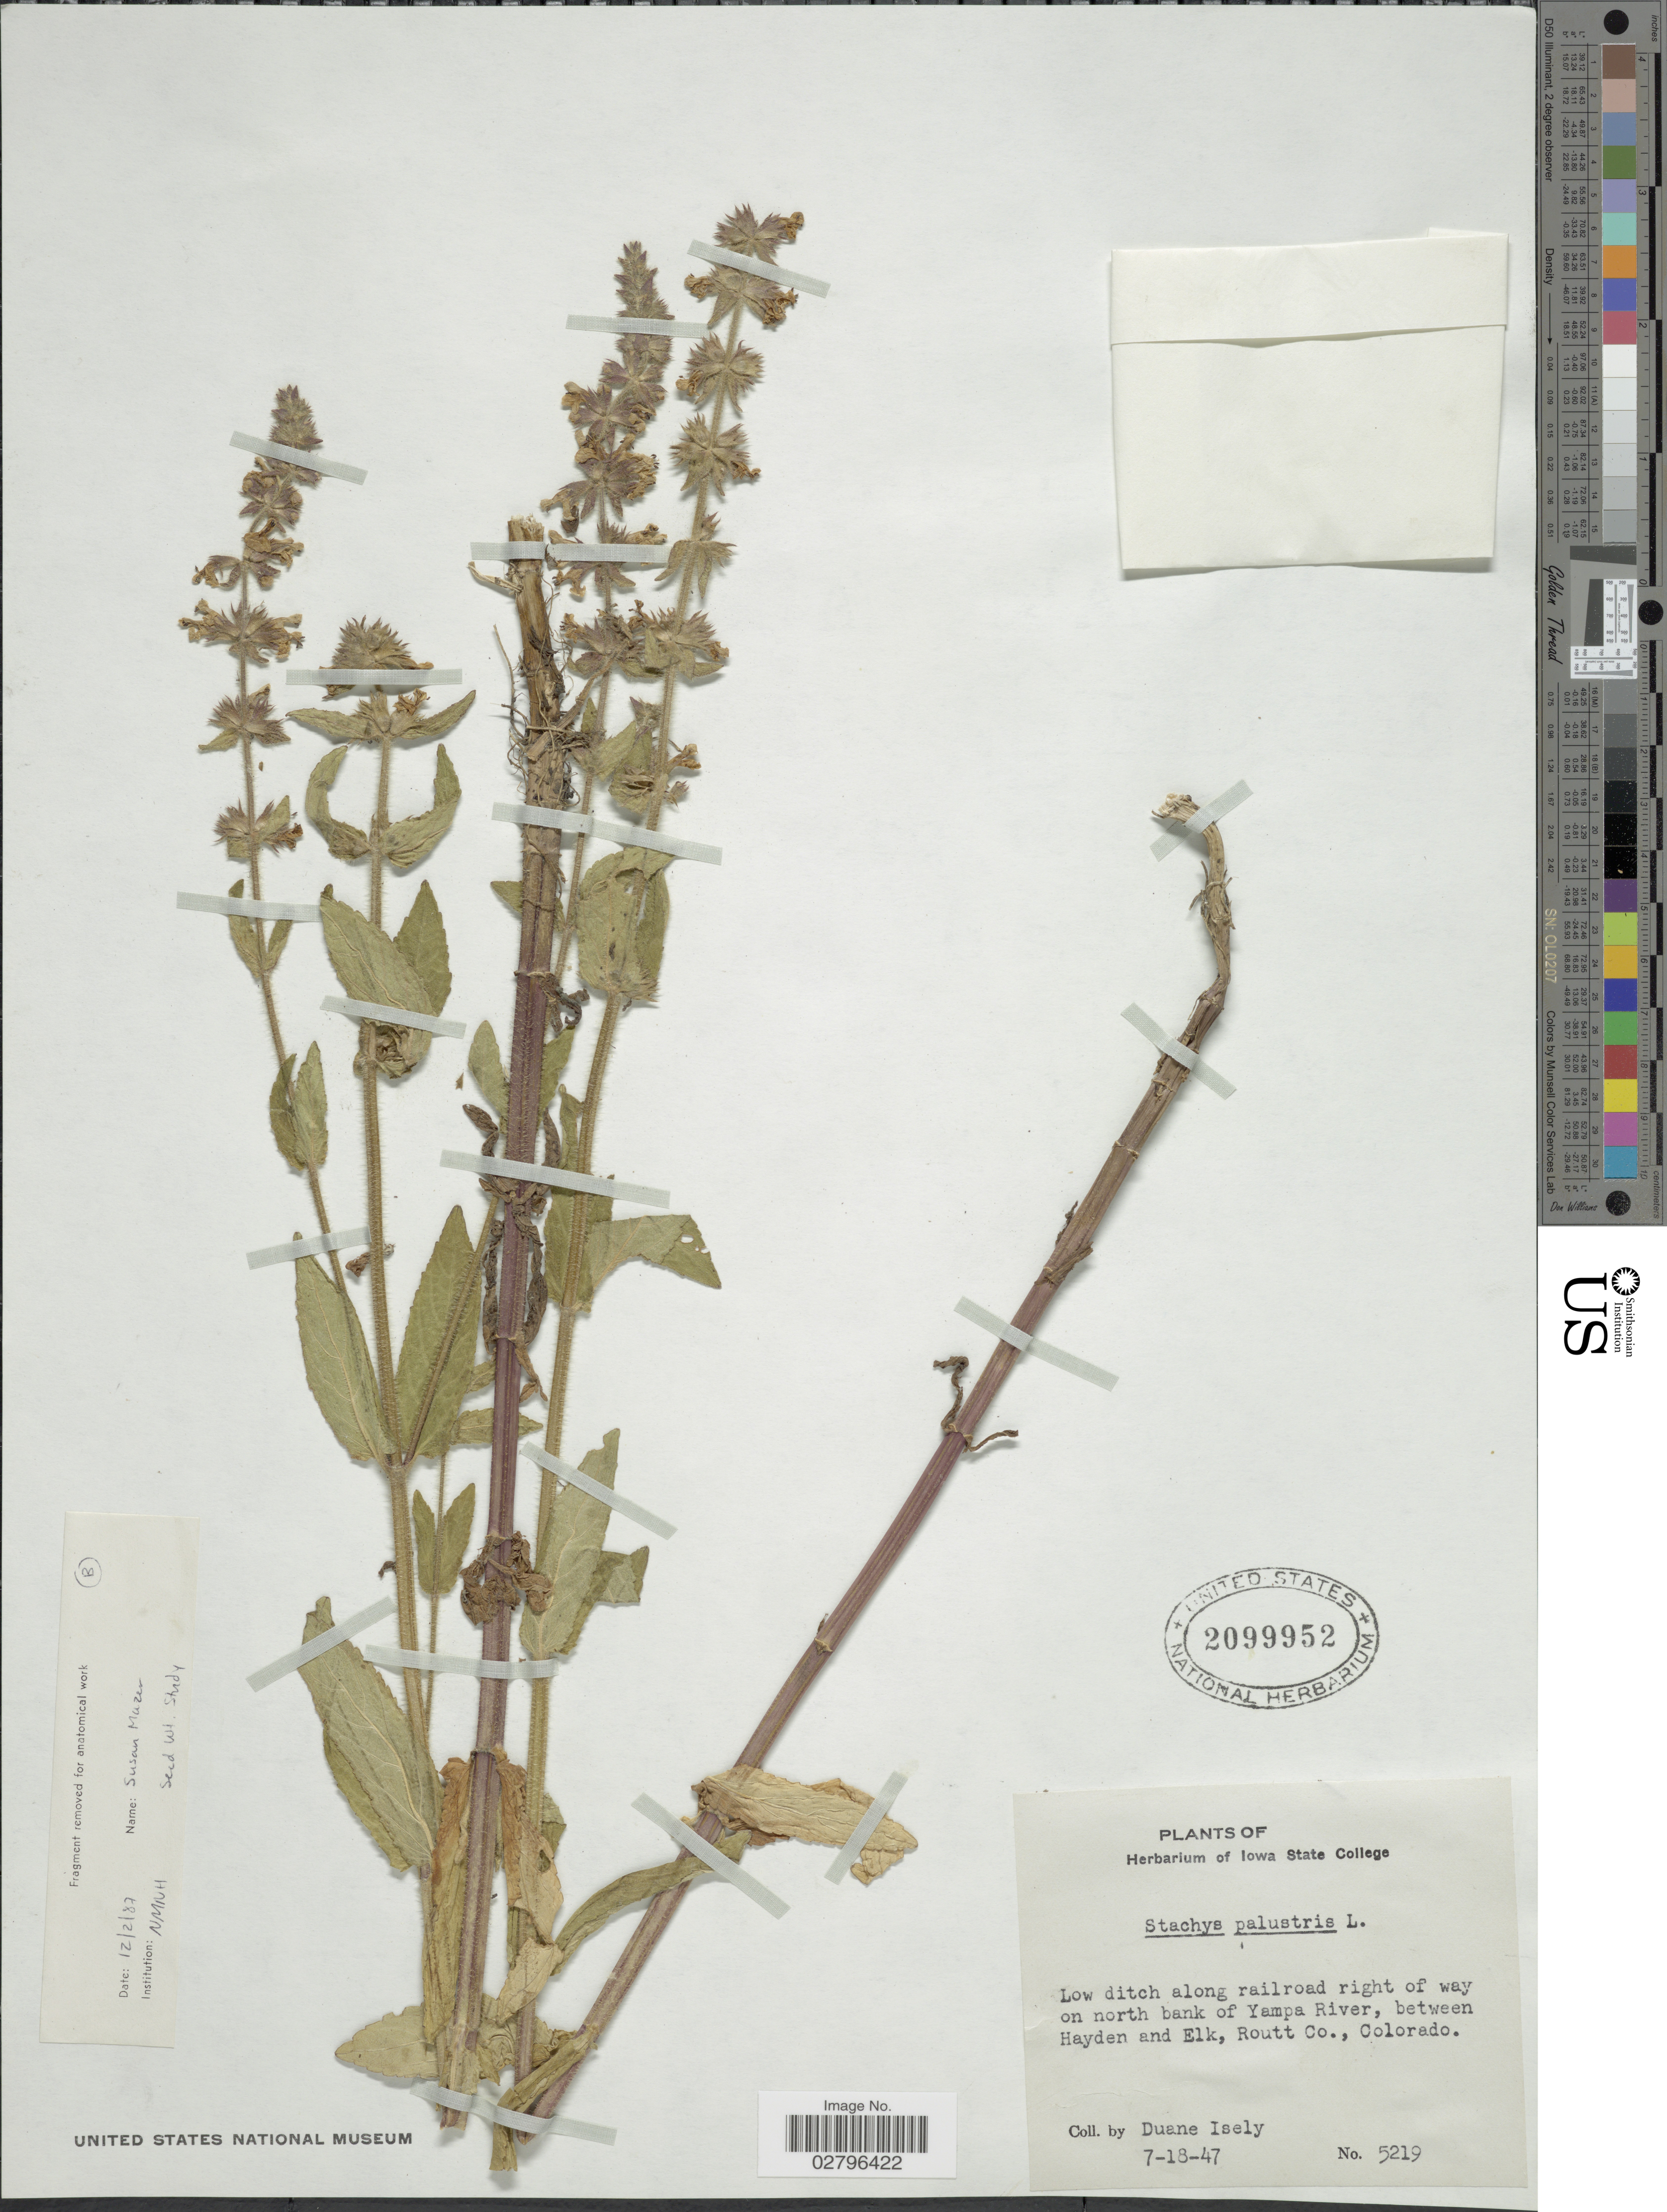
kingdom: Plantae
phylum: Tracheophyta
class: Magnoliopsida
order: Lamiales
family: Lamiaceae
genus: Stachys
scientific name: Stachys palustris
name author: L.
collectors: D. Isely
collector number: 5219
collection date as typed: Transcribed d/m/y: 18/7/47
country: United States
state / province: Colorado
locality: Low ditch along railroad right of way on north bank of Yampa River, between Hayden and Elk, Routt Co.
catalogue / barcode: US 2099952